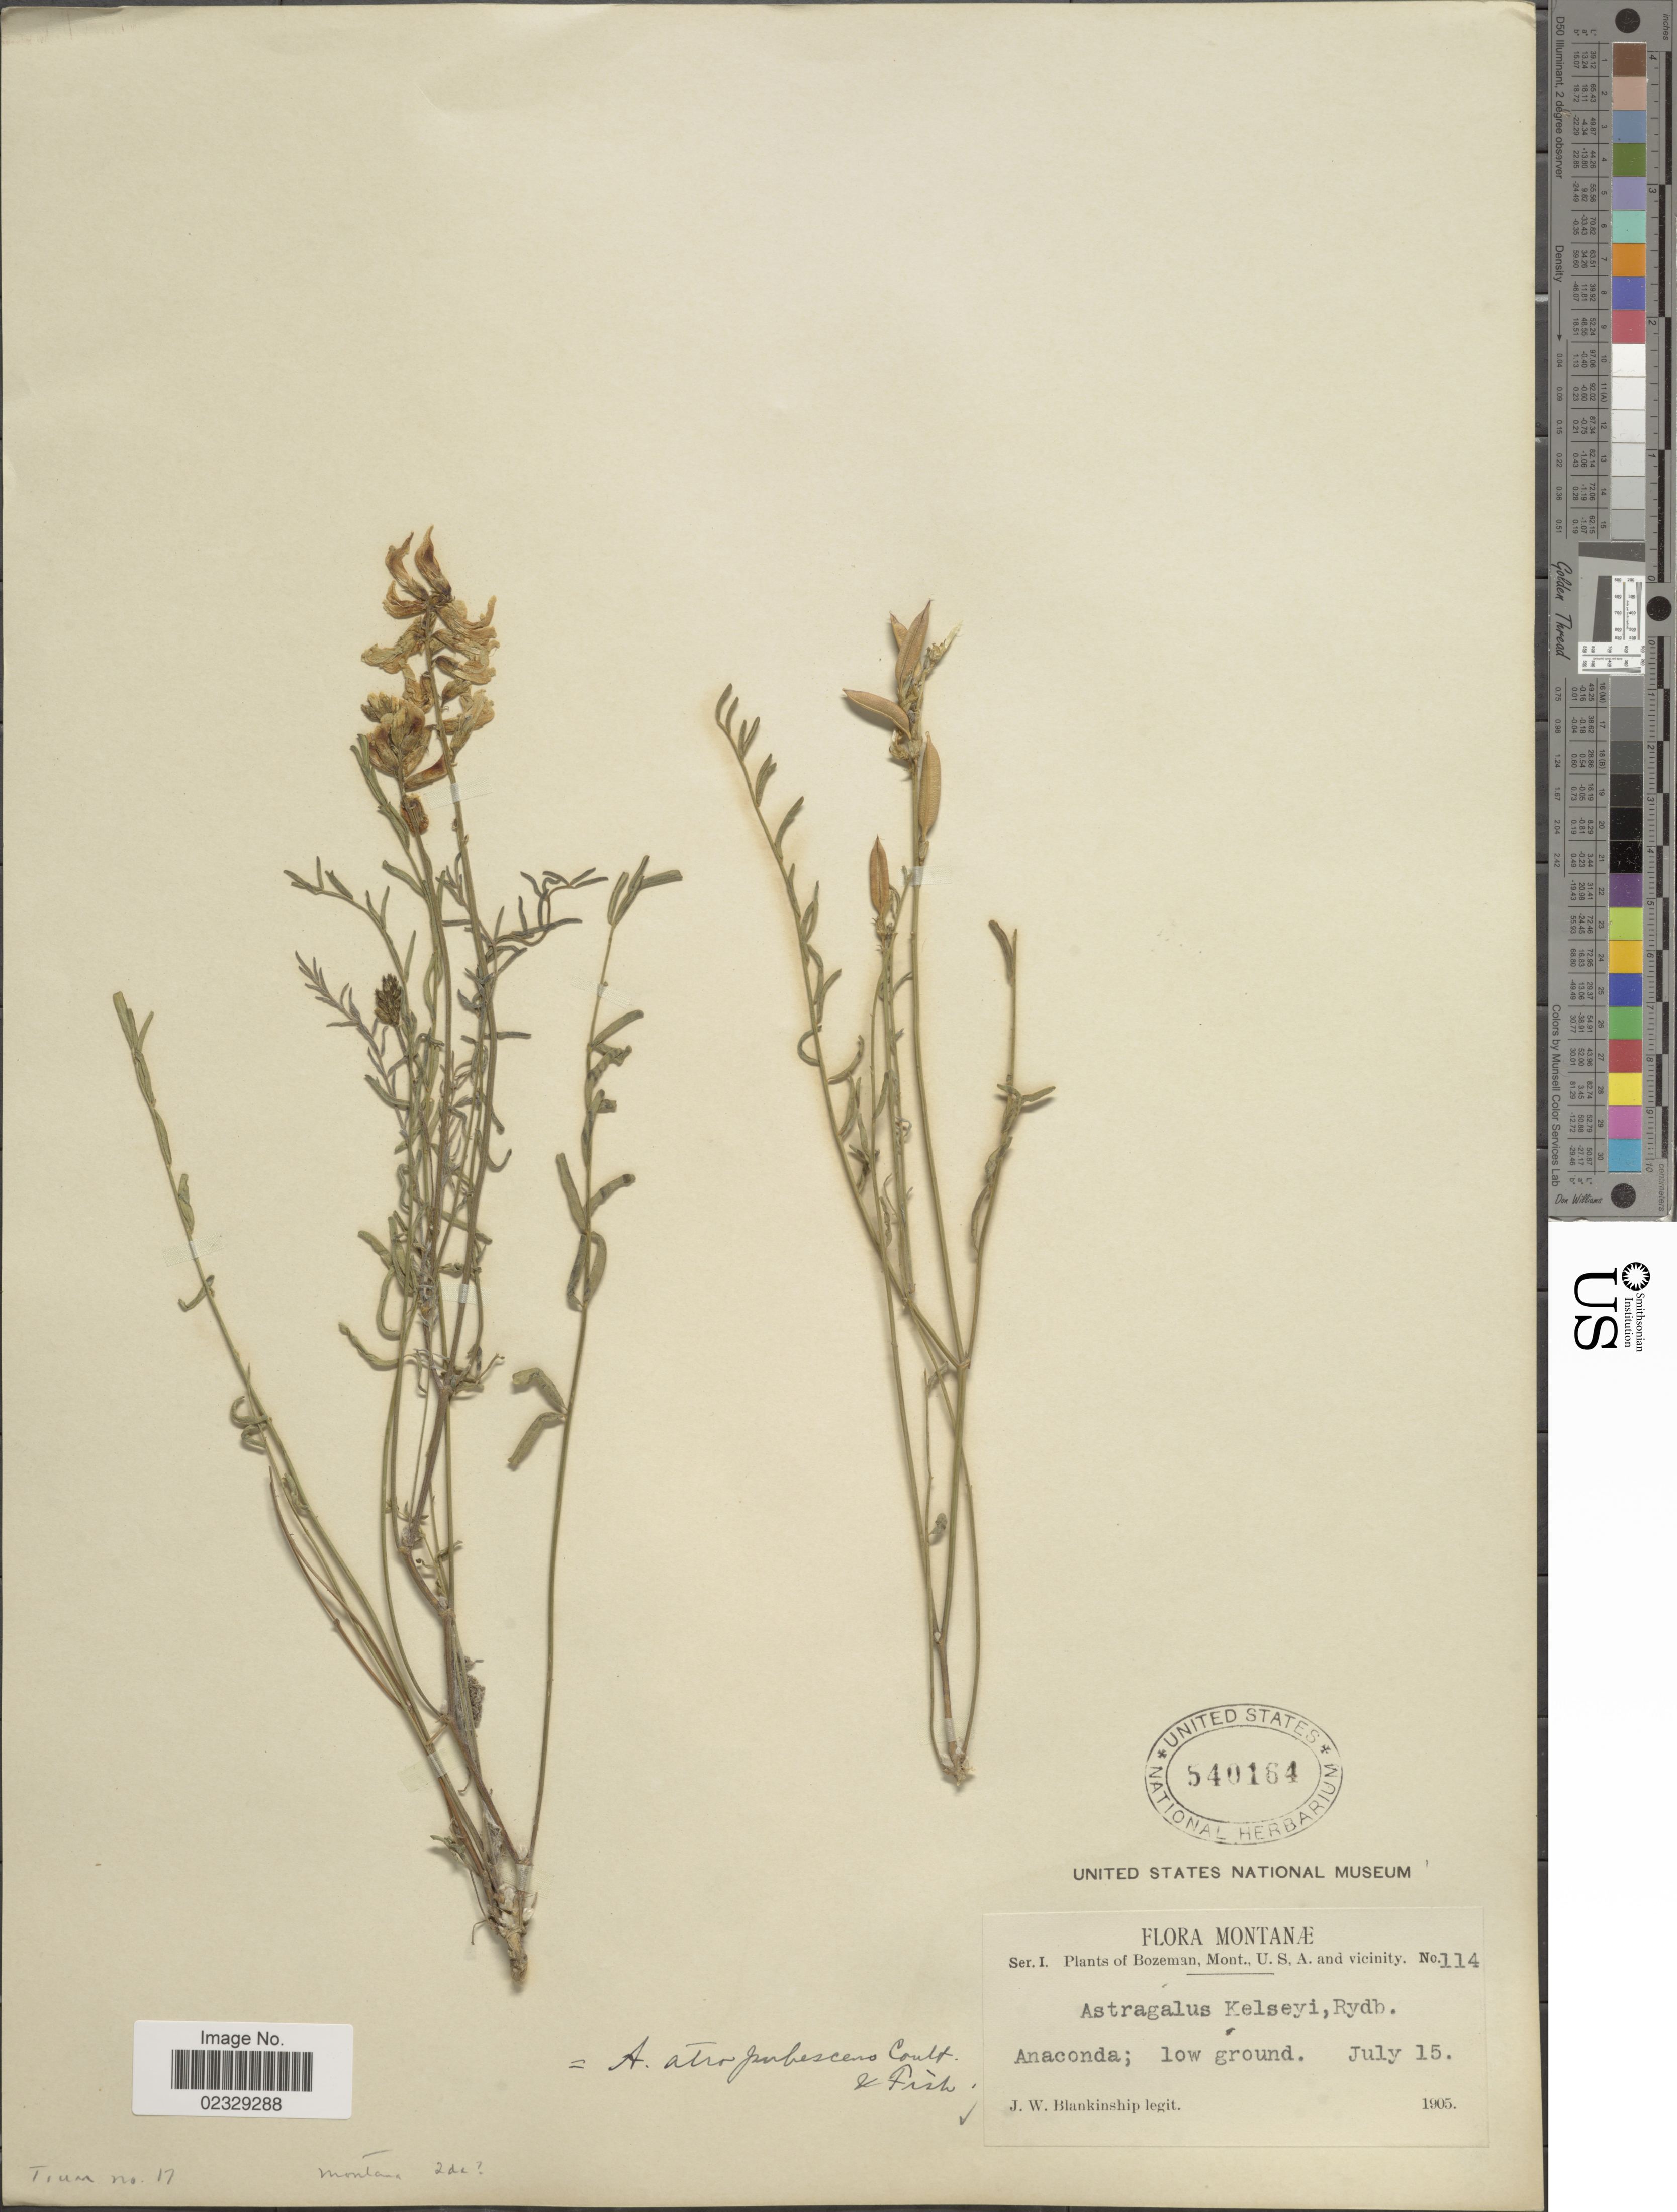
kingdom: Plantae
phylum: Tracheophyta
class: Magnoliopsida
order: Fabales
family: Fabaceae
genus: Astragalus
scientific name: Astragalus atropubescens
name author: J.M. Coult. & Fisher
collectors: J. W. Blankinship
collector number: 114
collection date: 1905-07-15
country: United States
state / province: Montana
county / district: Gallatin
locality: Bozeman, Anaconda; low ground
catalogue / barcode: US 540164